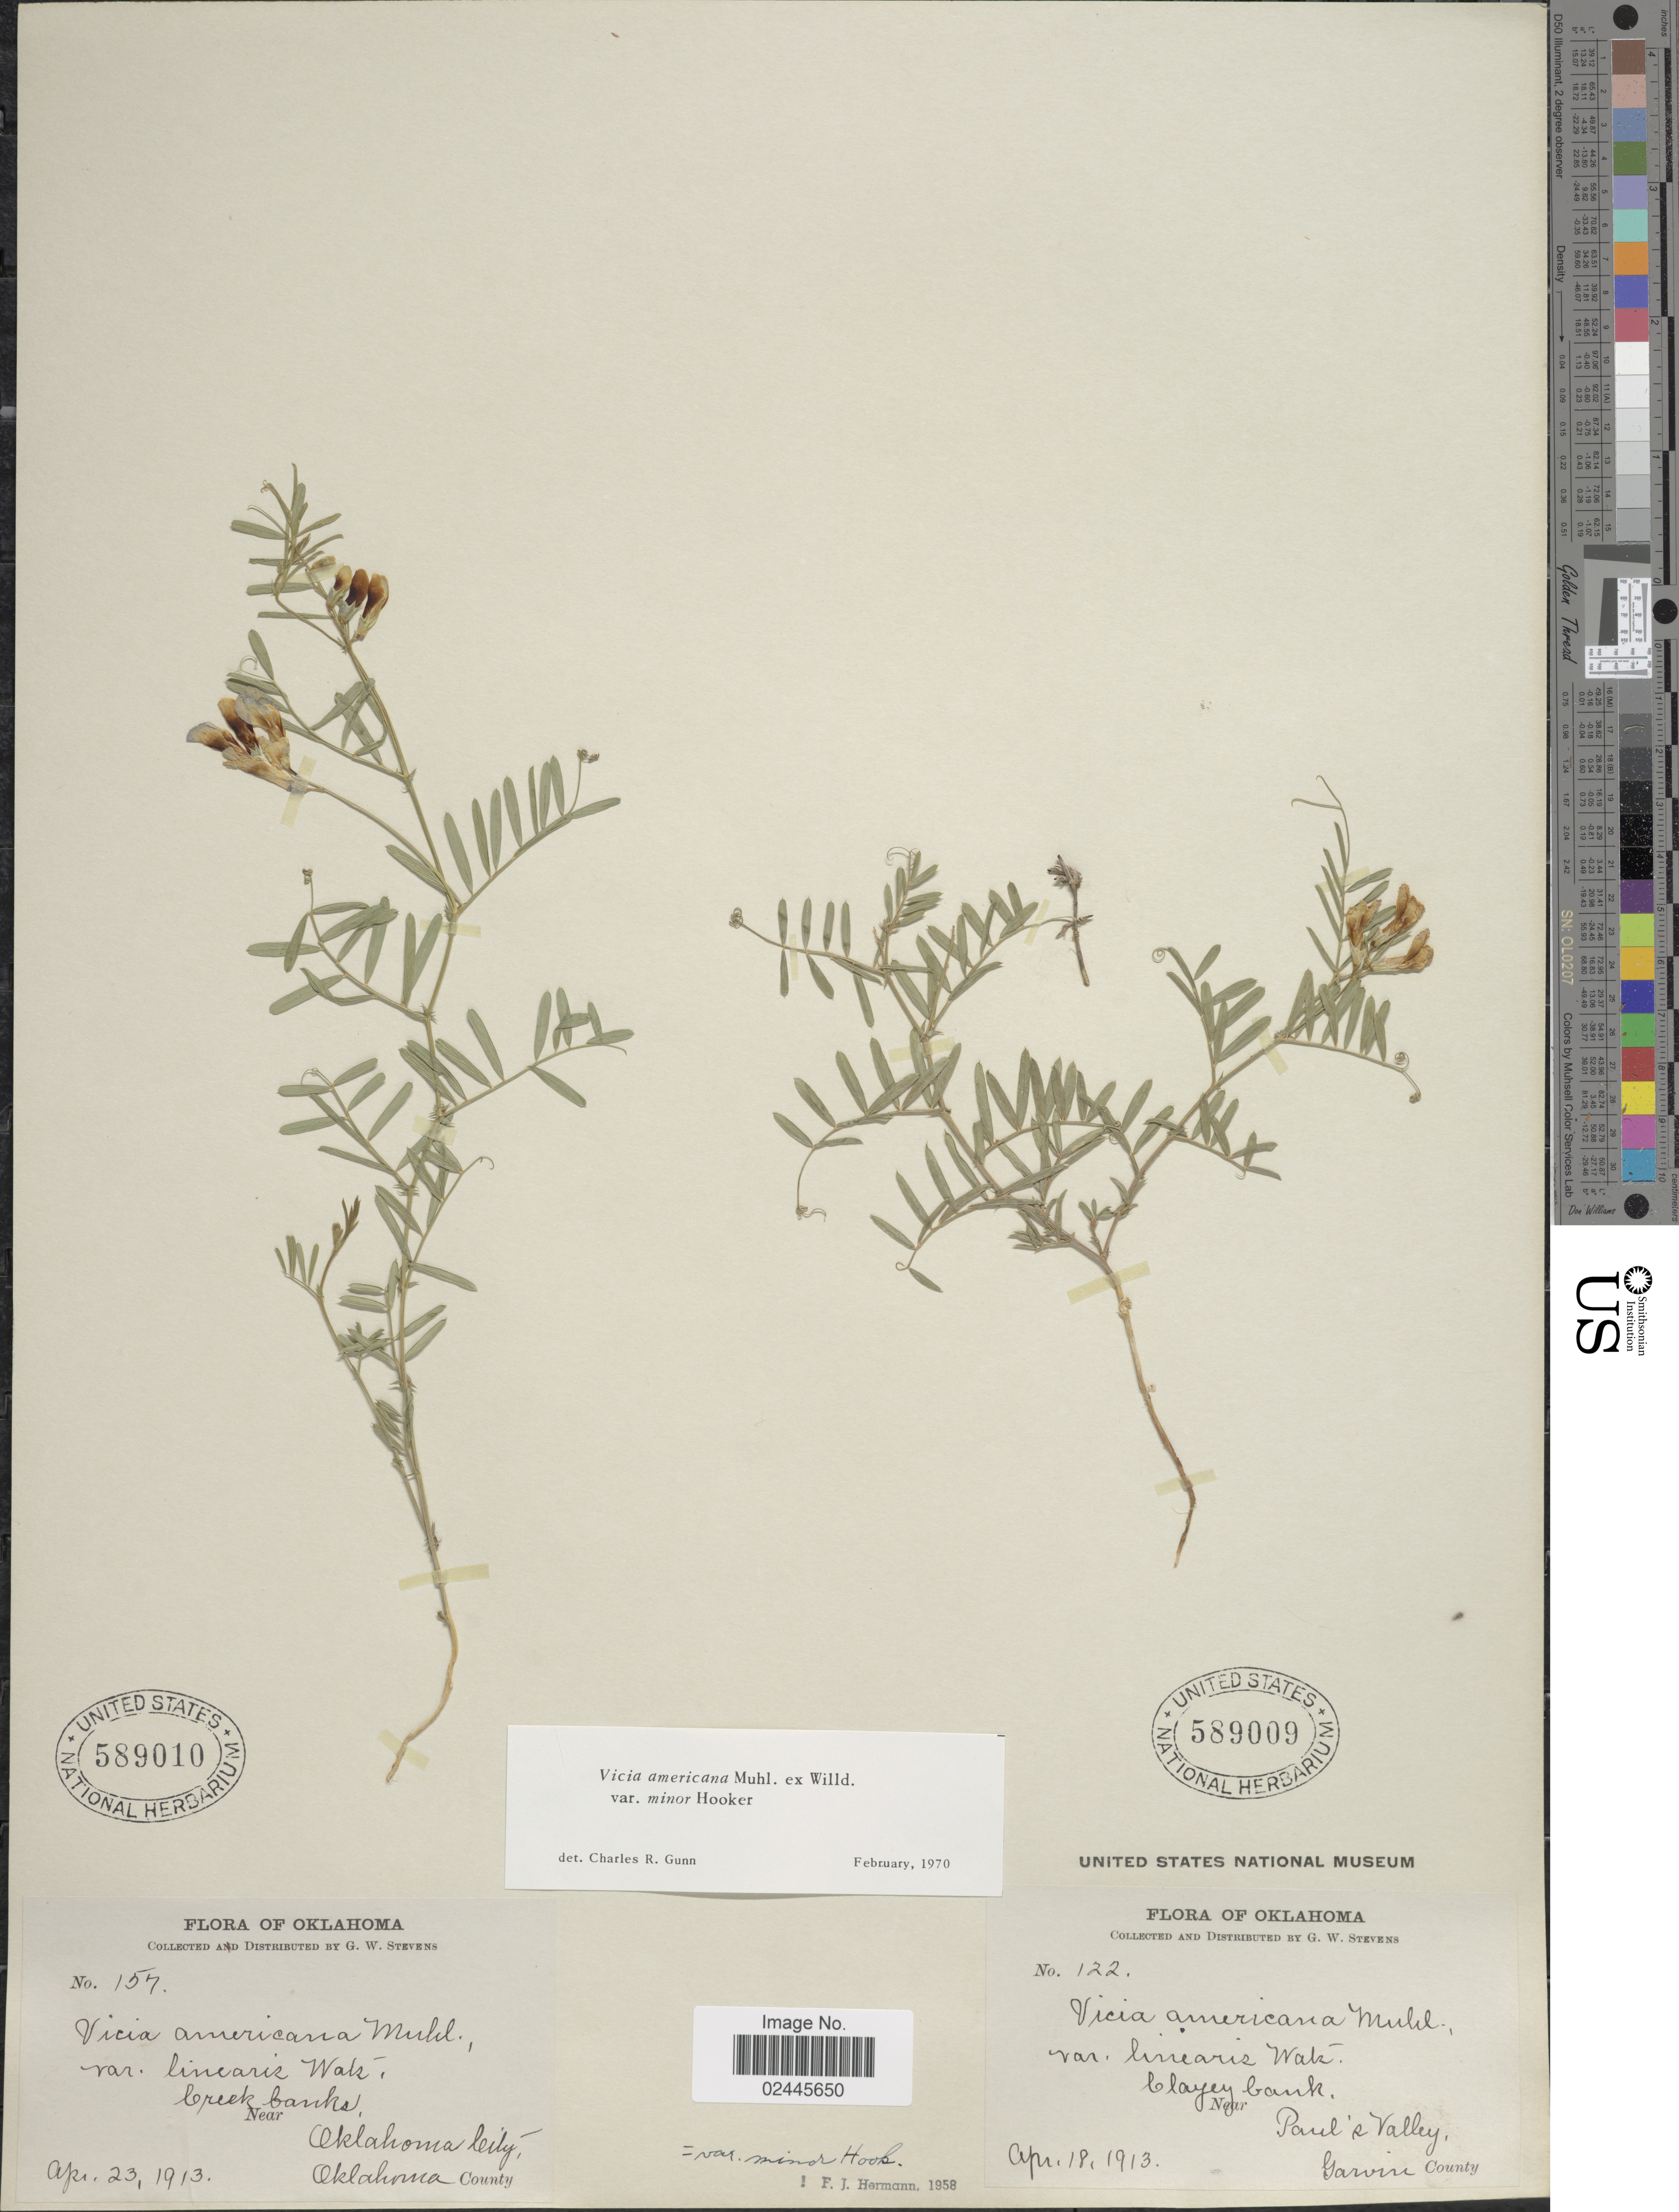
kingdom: Plantae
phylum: Tracheophyta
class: Magnoliopsida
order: Fabales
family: Fabaceae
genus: Vicia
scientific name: Vicia americana var. minor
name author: Hook.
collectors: G. W. Stevens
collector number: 157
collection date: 1913-04-23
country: United States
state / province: Oklahoma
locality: Creek banks, Oklahoma City, Oklahoma County.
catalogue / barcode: US 589010